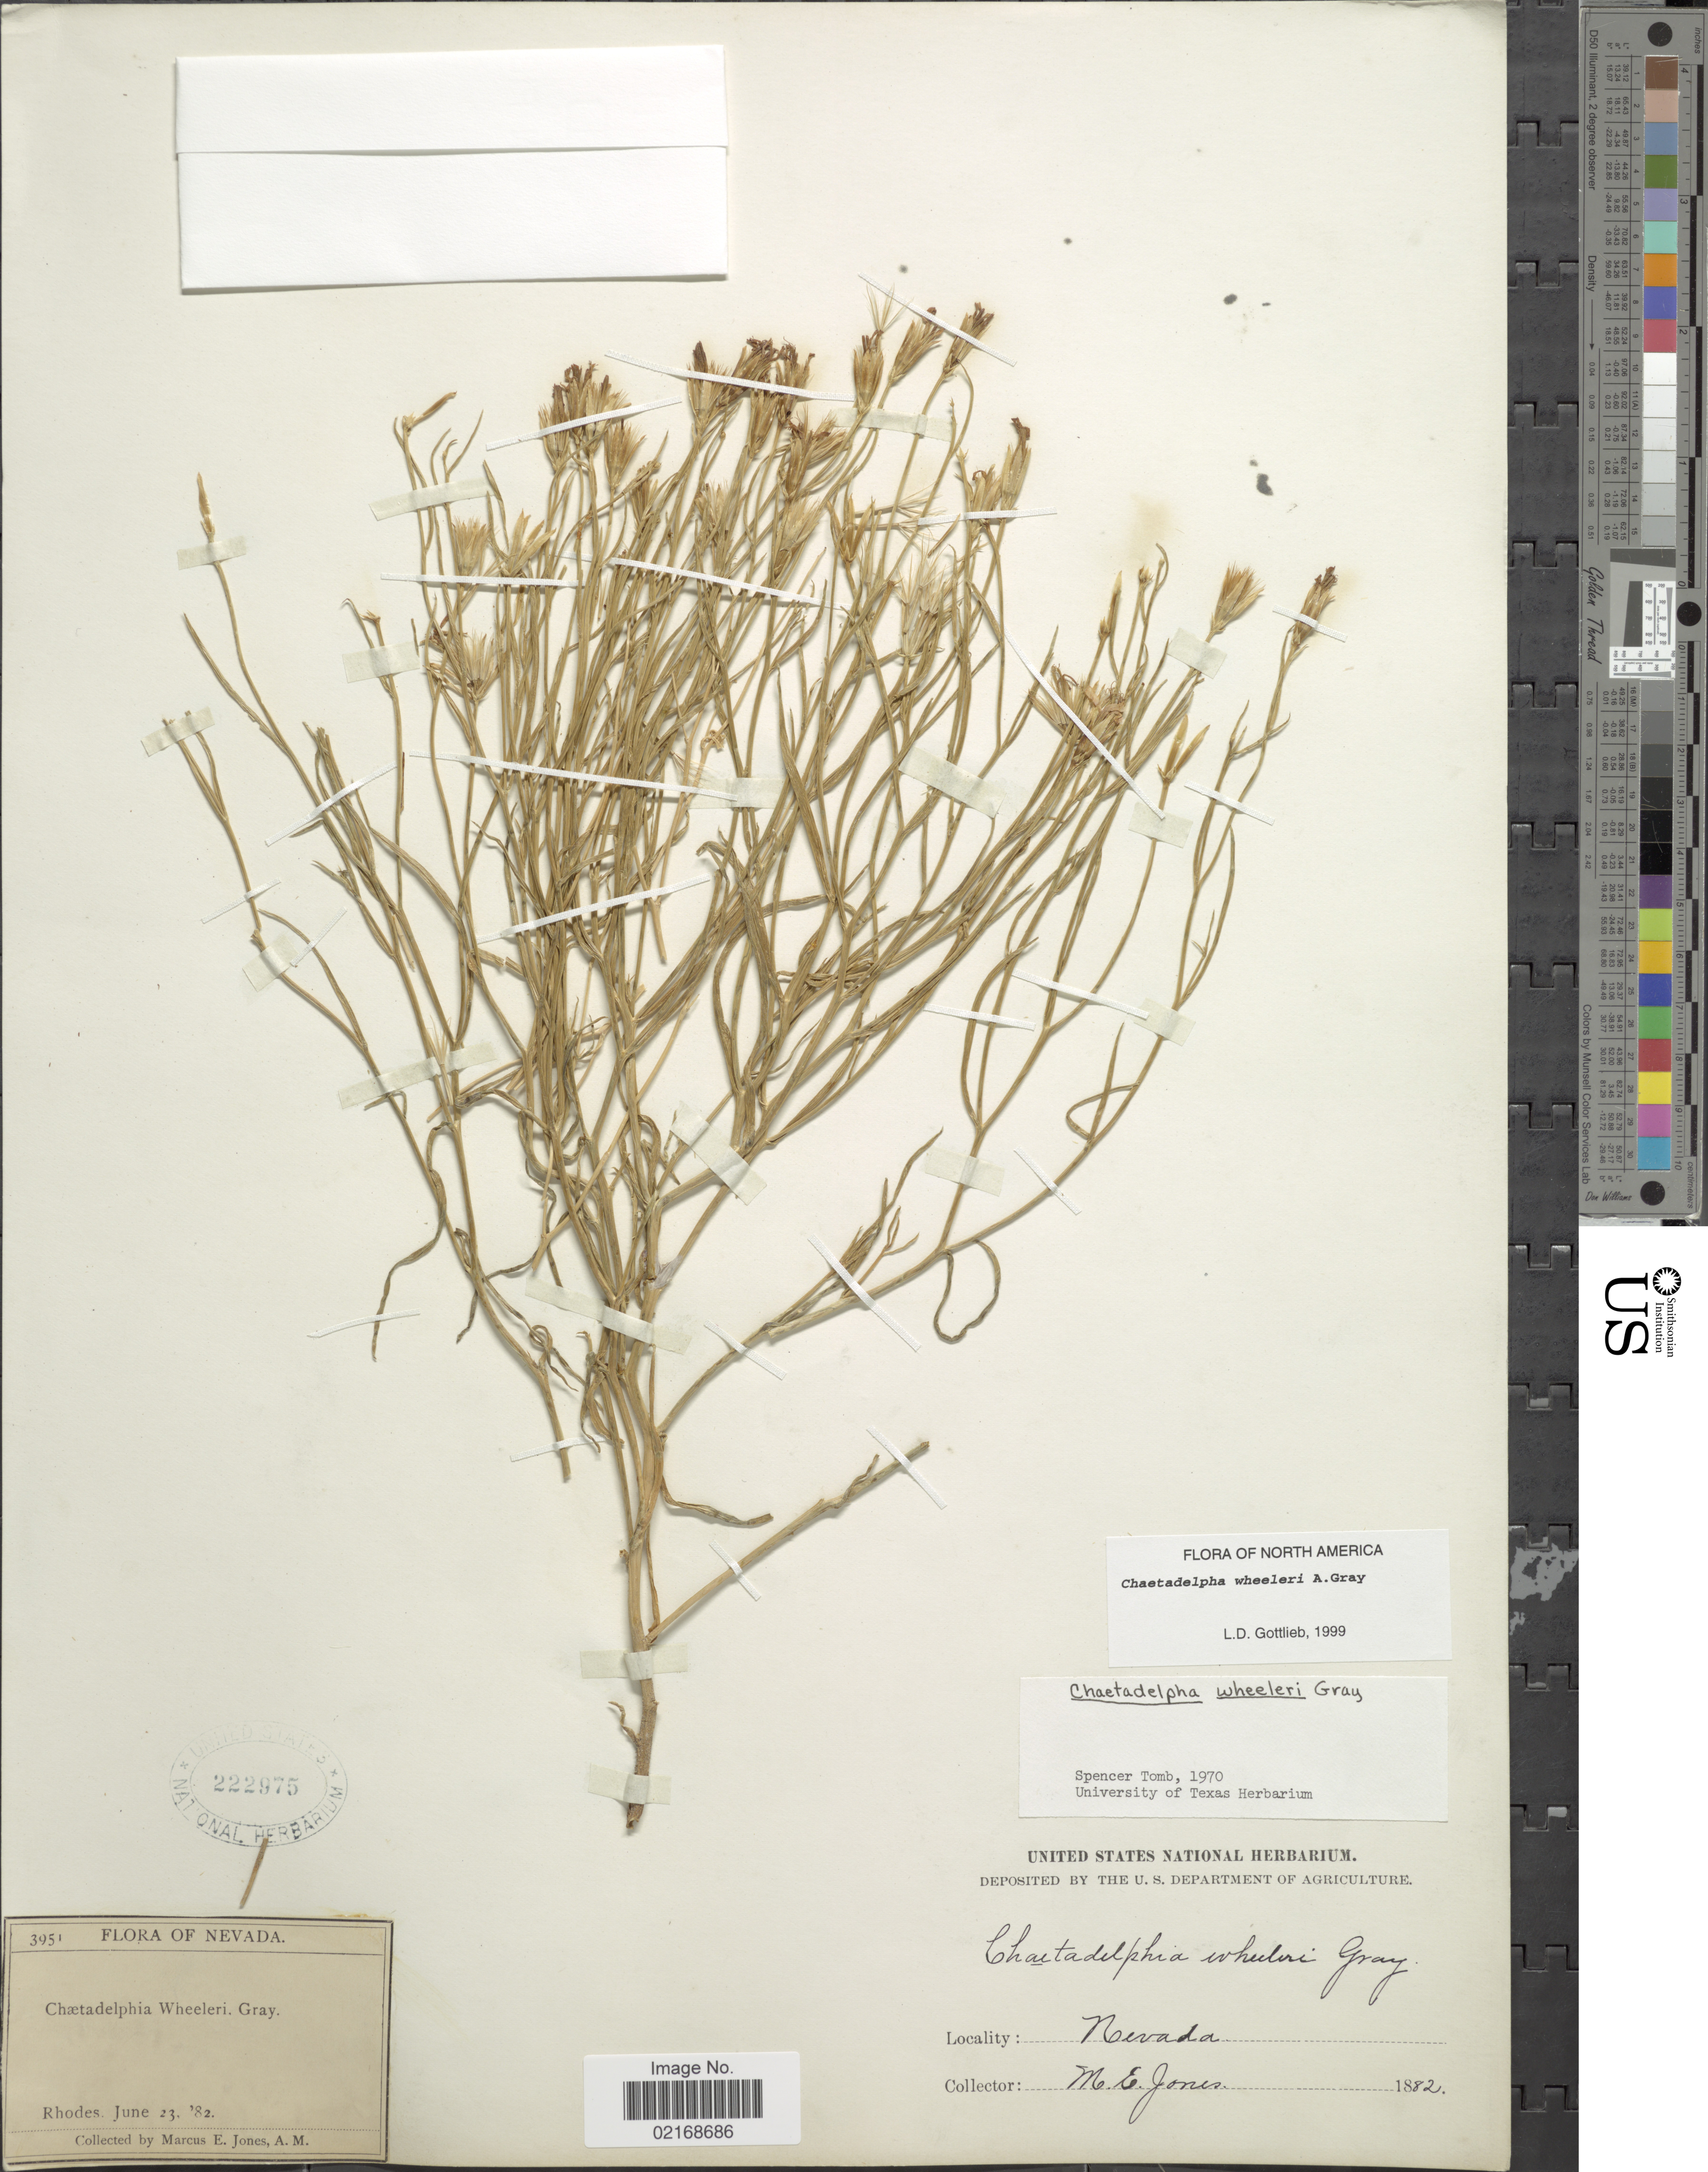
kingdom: Plantae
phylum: Tracheophyta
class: Magnoliopsida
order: Asterales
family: Asteraceae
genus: Chaetadelpha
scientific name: Chaetadelpha wheeleri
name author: A. Gray ex S. Watson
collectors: M. E. Jones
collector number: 3951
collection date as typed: Transcribed d/m/y: 23/6/82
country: United States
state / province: Nevada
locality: Rhodes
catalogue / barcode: US 222975